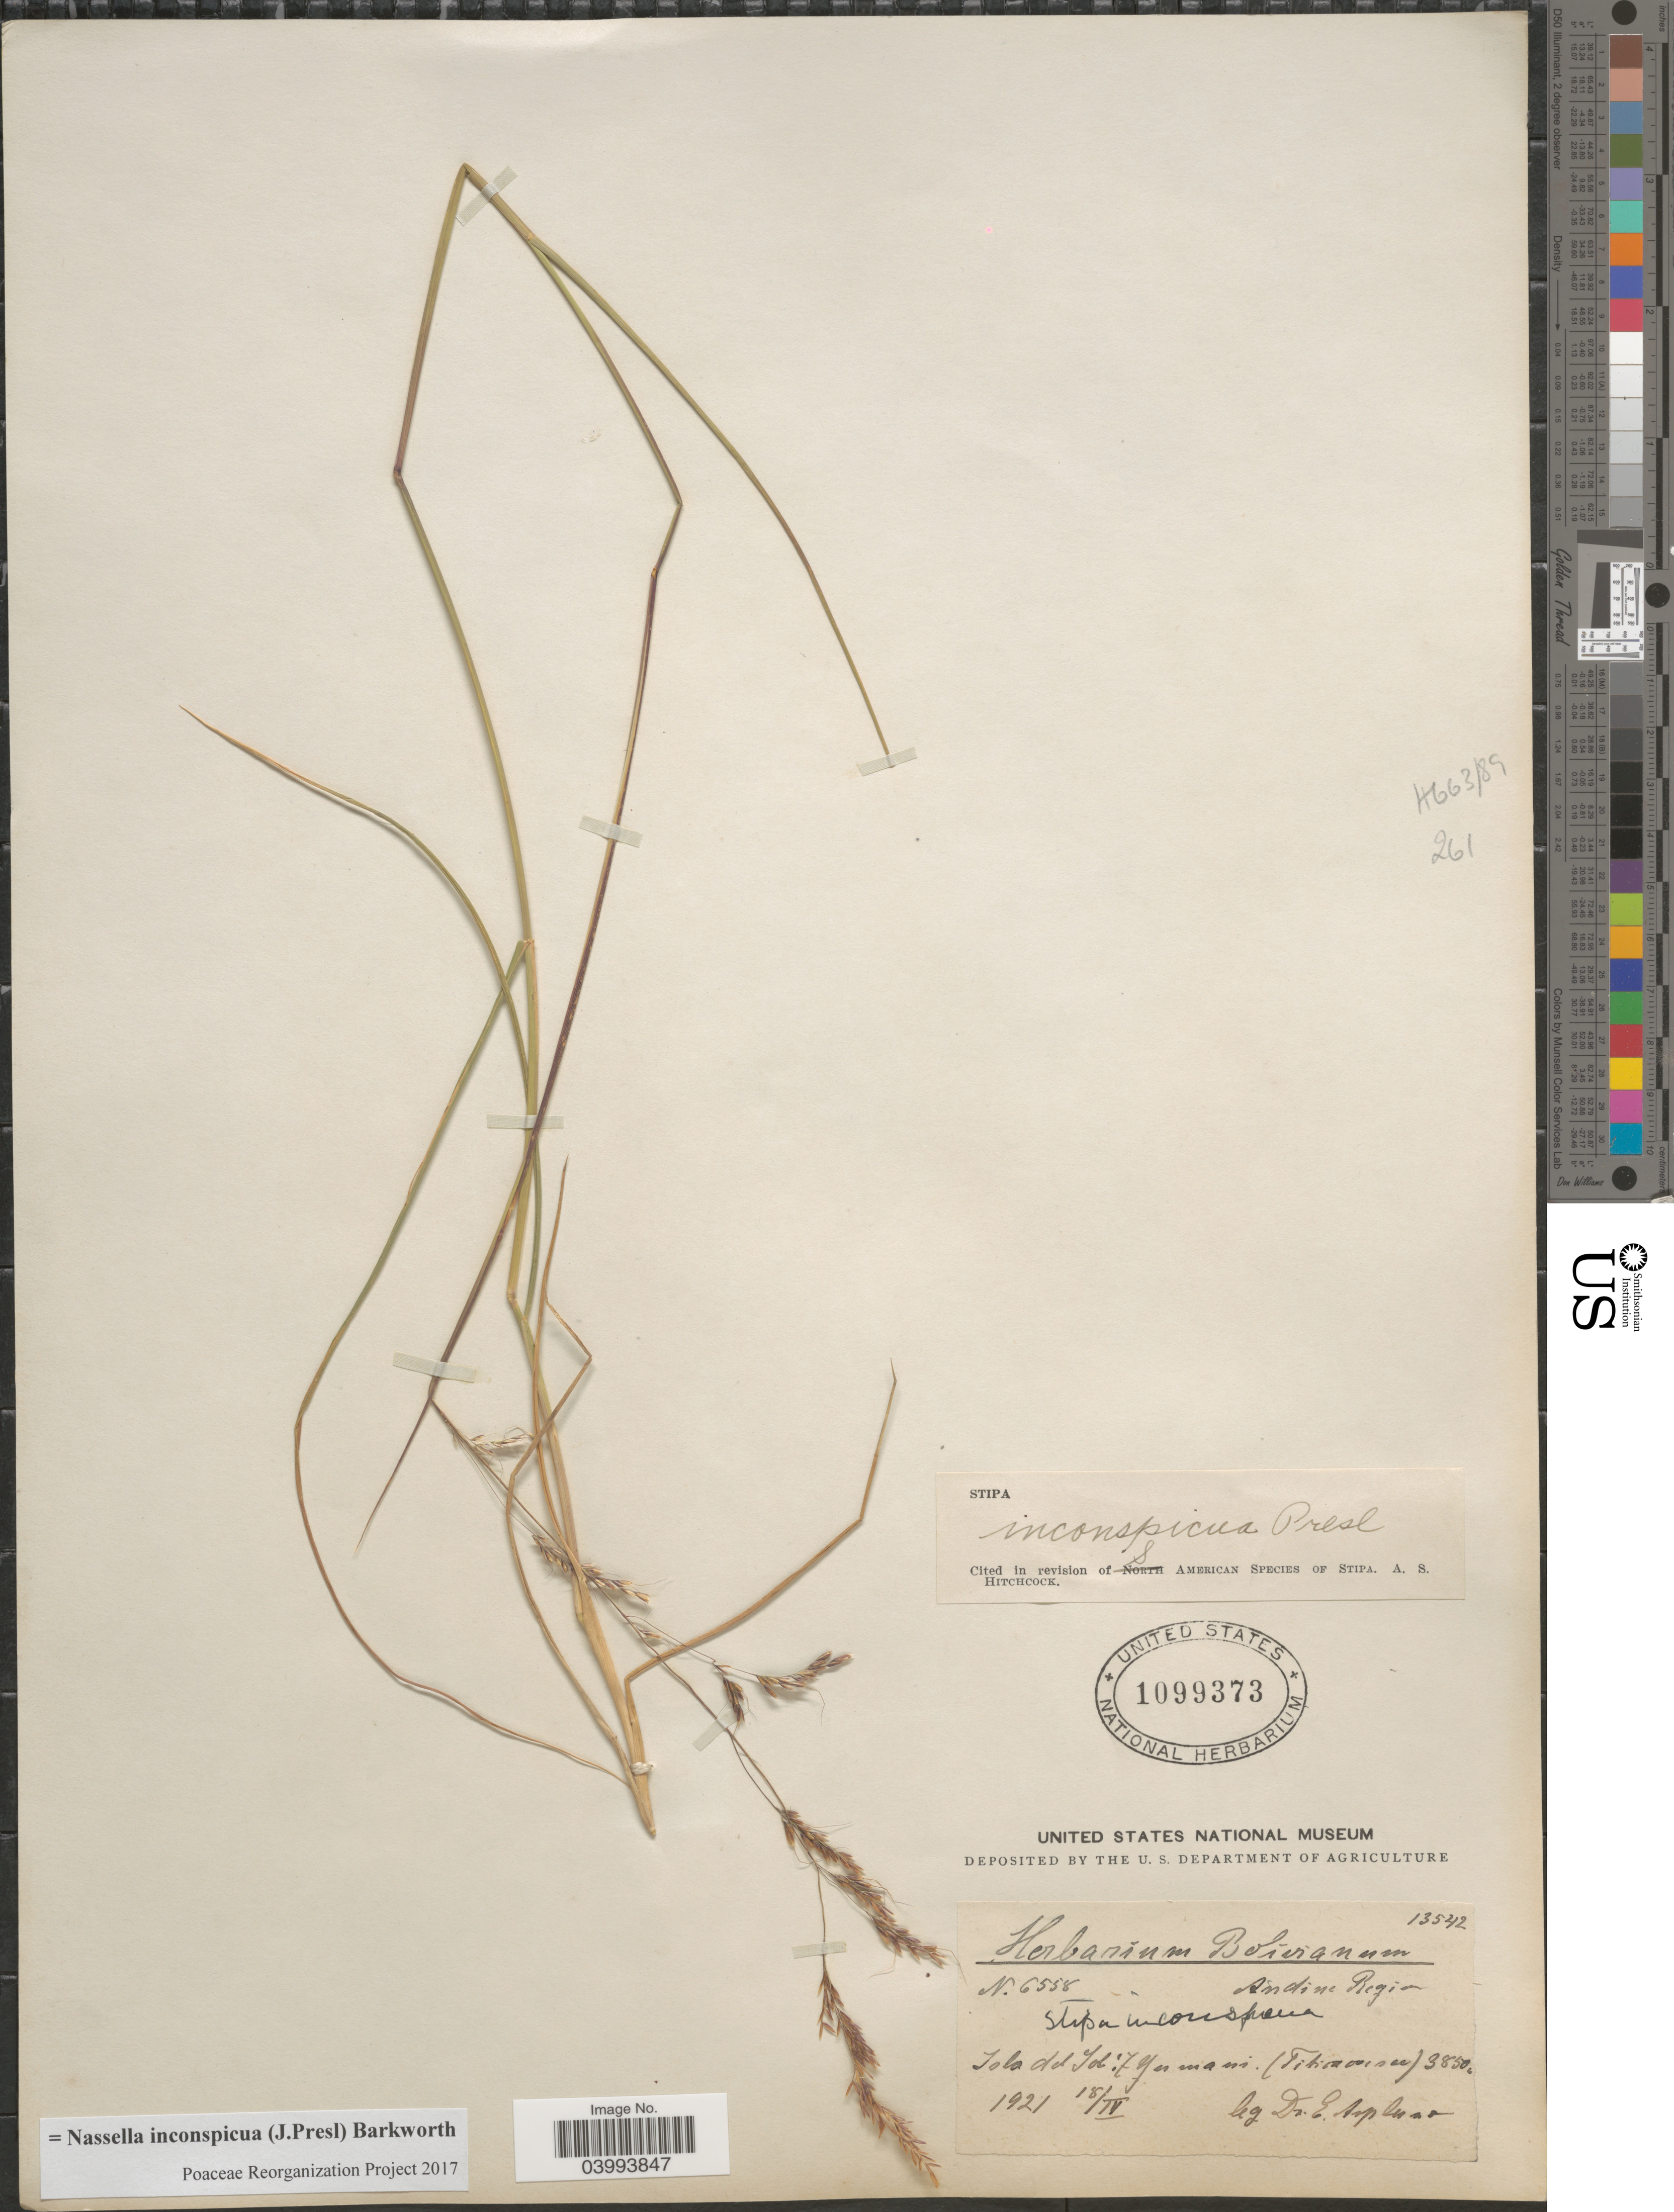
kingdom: Plantae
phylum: Tracheophyta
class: Liliopsida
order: Poales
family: Poaceae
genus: Nassella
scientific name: Nassella inconspicua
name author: (J. Presl) Barkworth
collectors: E. Asplund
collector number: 6558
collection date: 1921-04-18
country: Bolivia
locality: Andine Region. Isla del Sol: Yumani. (Titicacasee).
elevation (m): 3850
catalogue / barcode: US 1099373